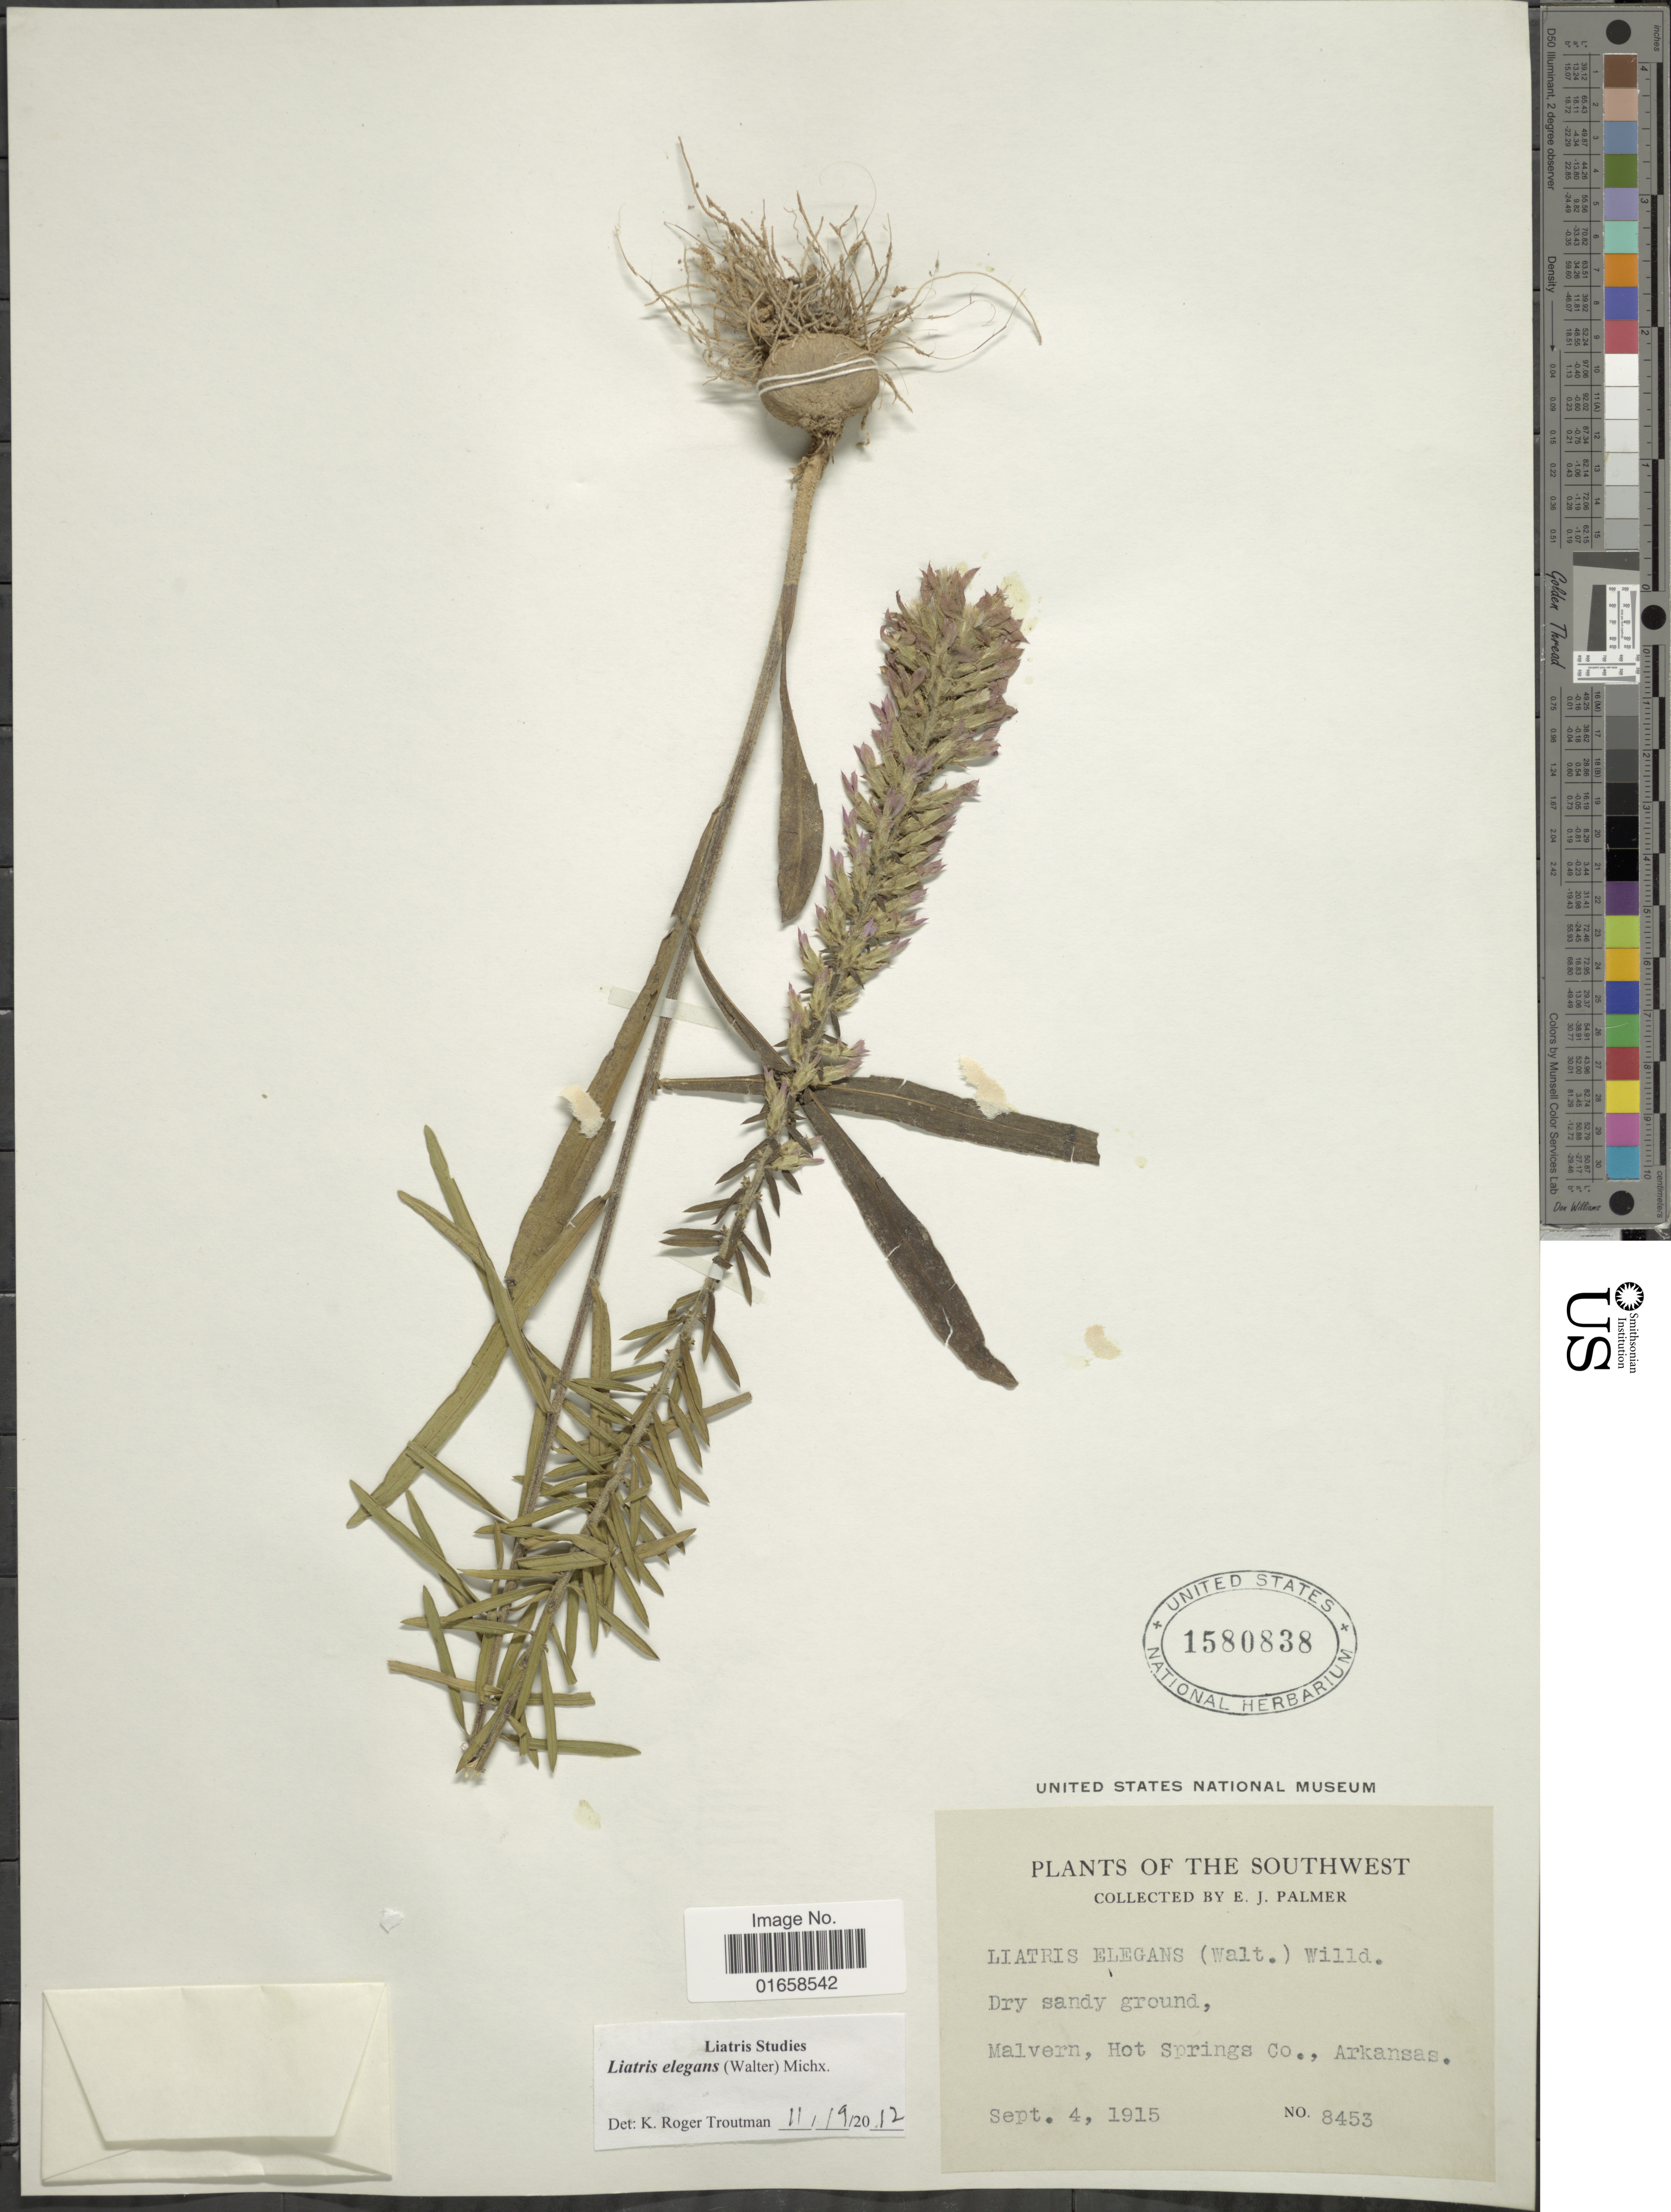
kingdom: Plantae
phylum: Tracheophyta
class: Magnoliopsida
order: Asterales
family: Asteraceae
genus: Liatris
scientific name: Liatris elegans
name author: (Walter) Michx.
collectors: E. J. Palmer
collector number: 8453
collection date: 1915-09-04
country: United States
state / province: Arkansas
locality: The Southwest, Malvern, Hot Springs Co.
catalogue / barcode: US 1580838